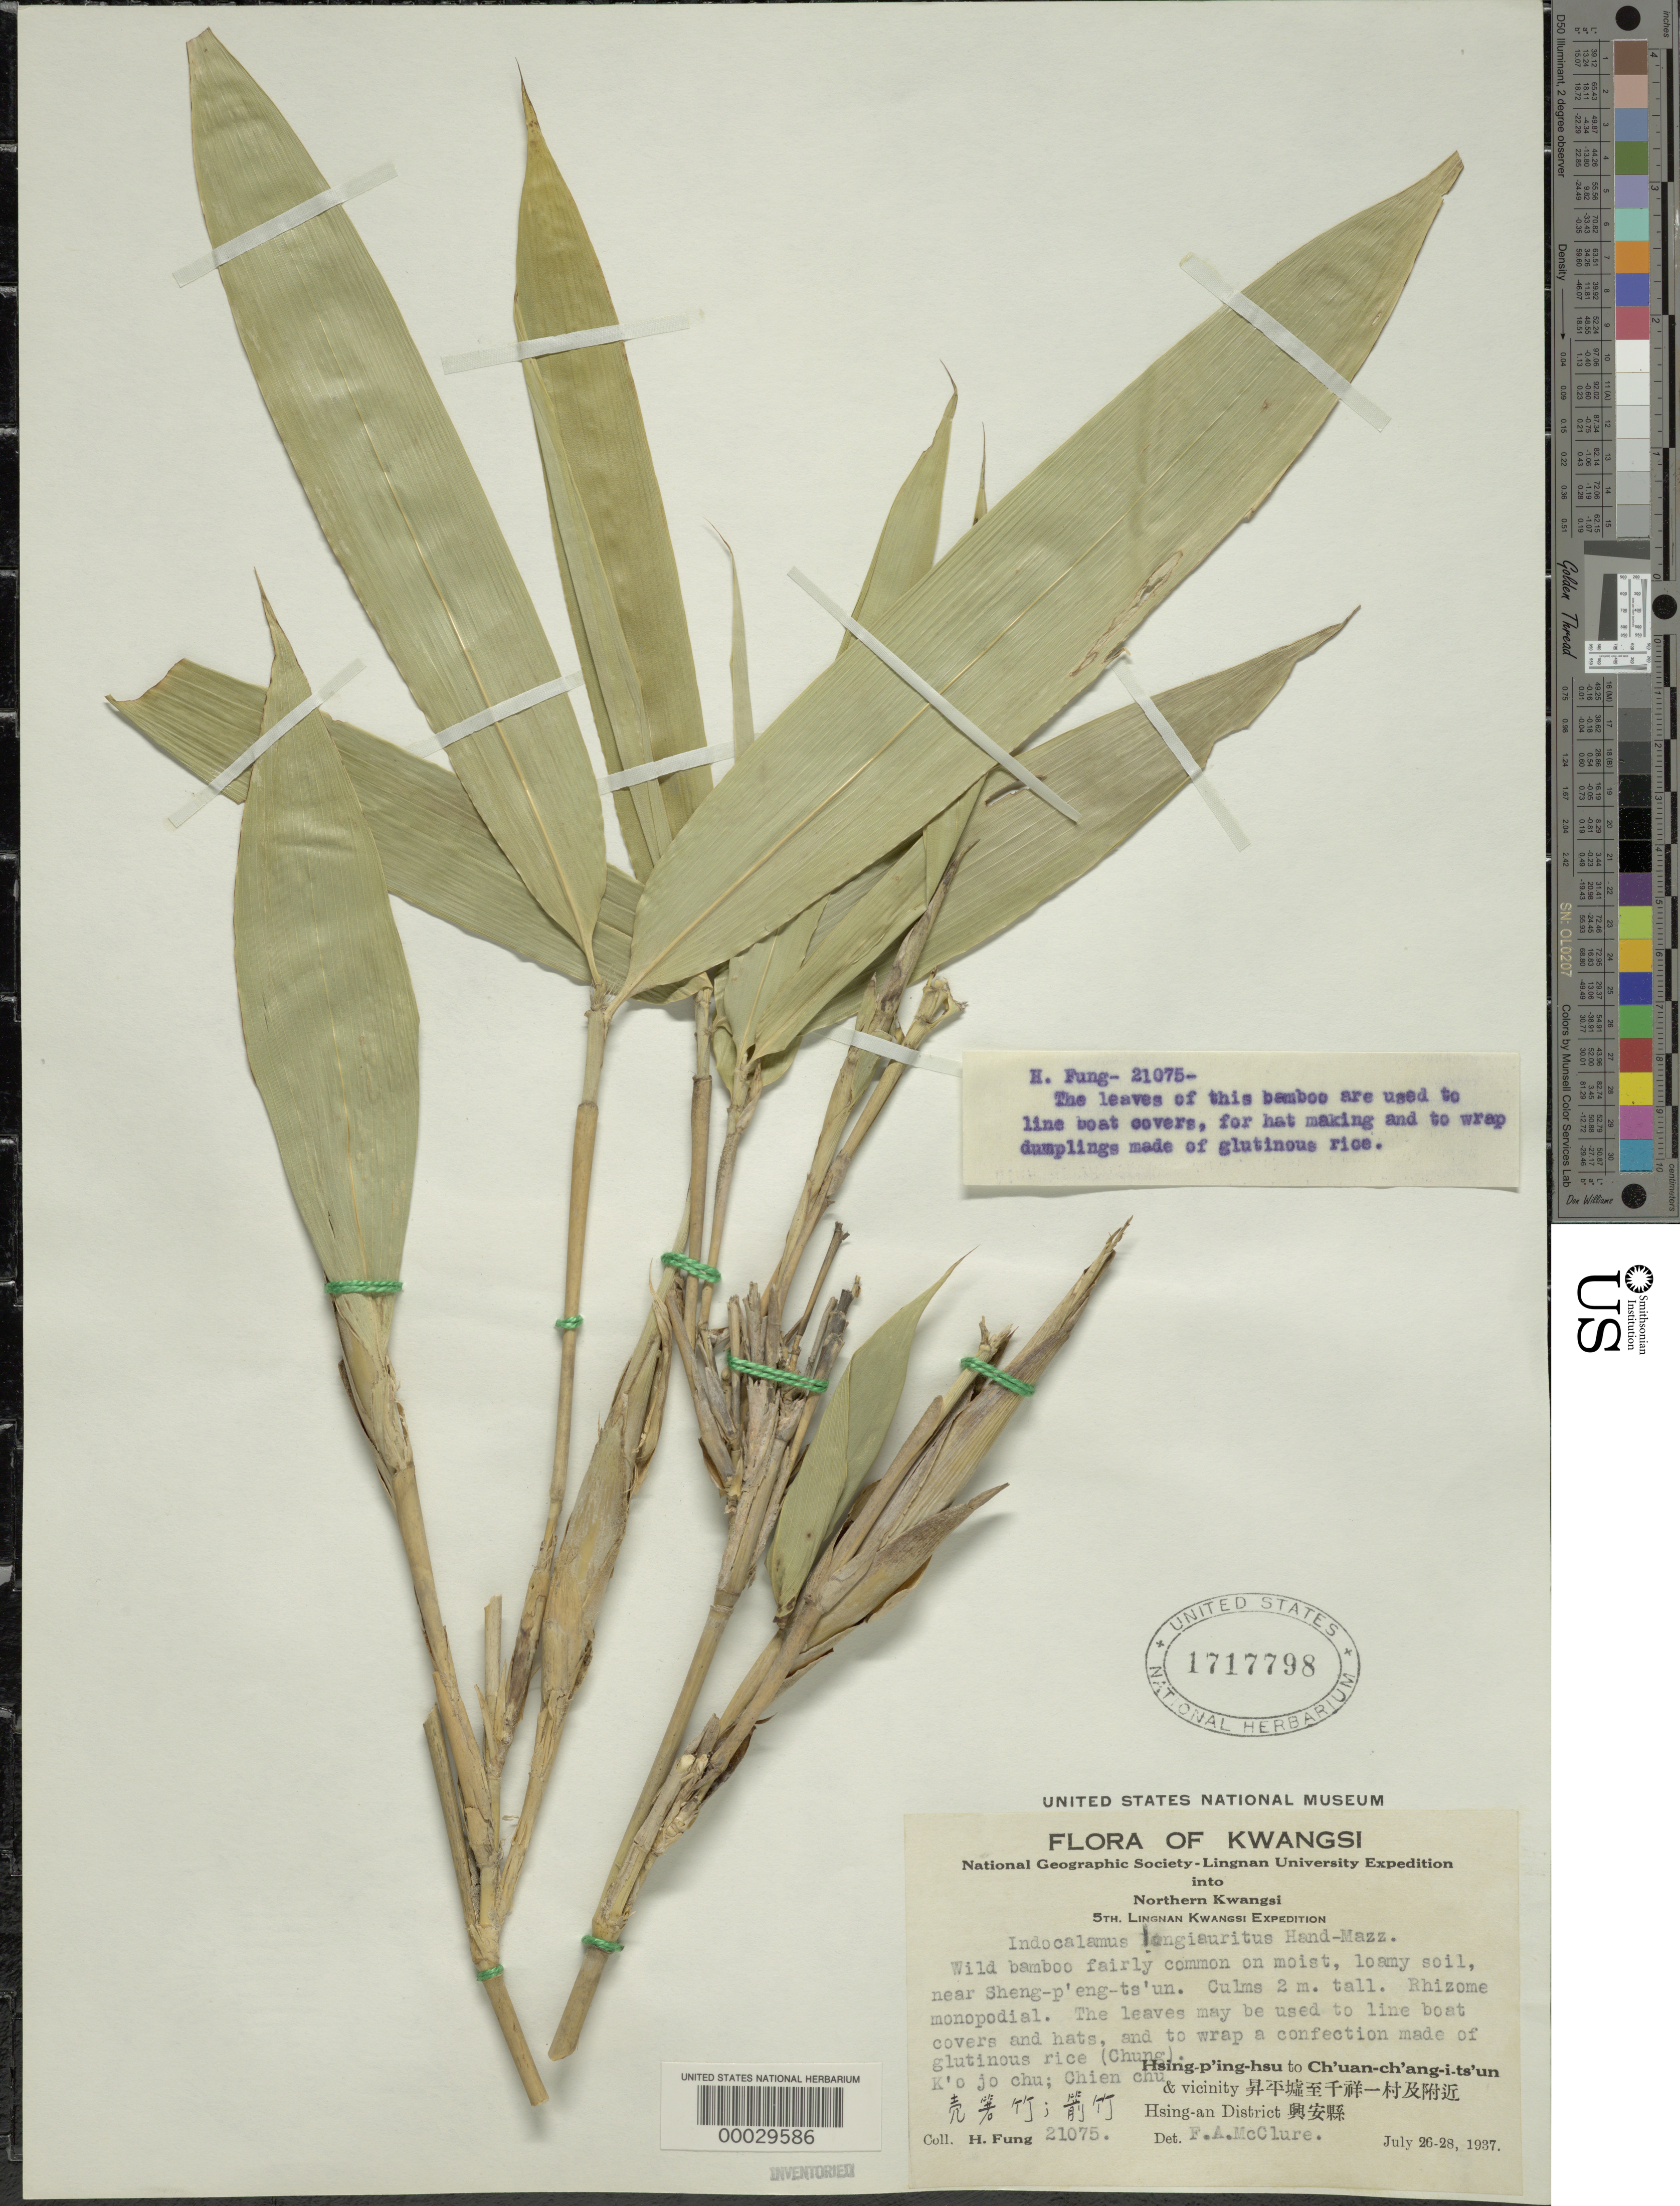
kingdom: Plantae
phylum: Tracheophyta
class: Liliopsida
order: Poales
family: Poaceae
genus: Indocalamus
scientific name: Indocalamus longiauritus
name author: Hand.-Mazz.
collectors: H. L. Fung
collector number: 21075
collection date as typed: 26 Jul 1937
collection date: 1937-07-26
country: China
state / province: Jiangxi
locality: Hsing-p'ing-hsu to ch'uan-ch'ang-i-t'sun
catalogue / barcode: US 1717798